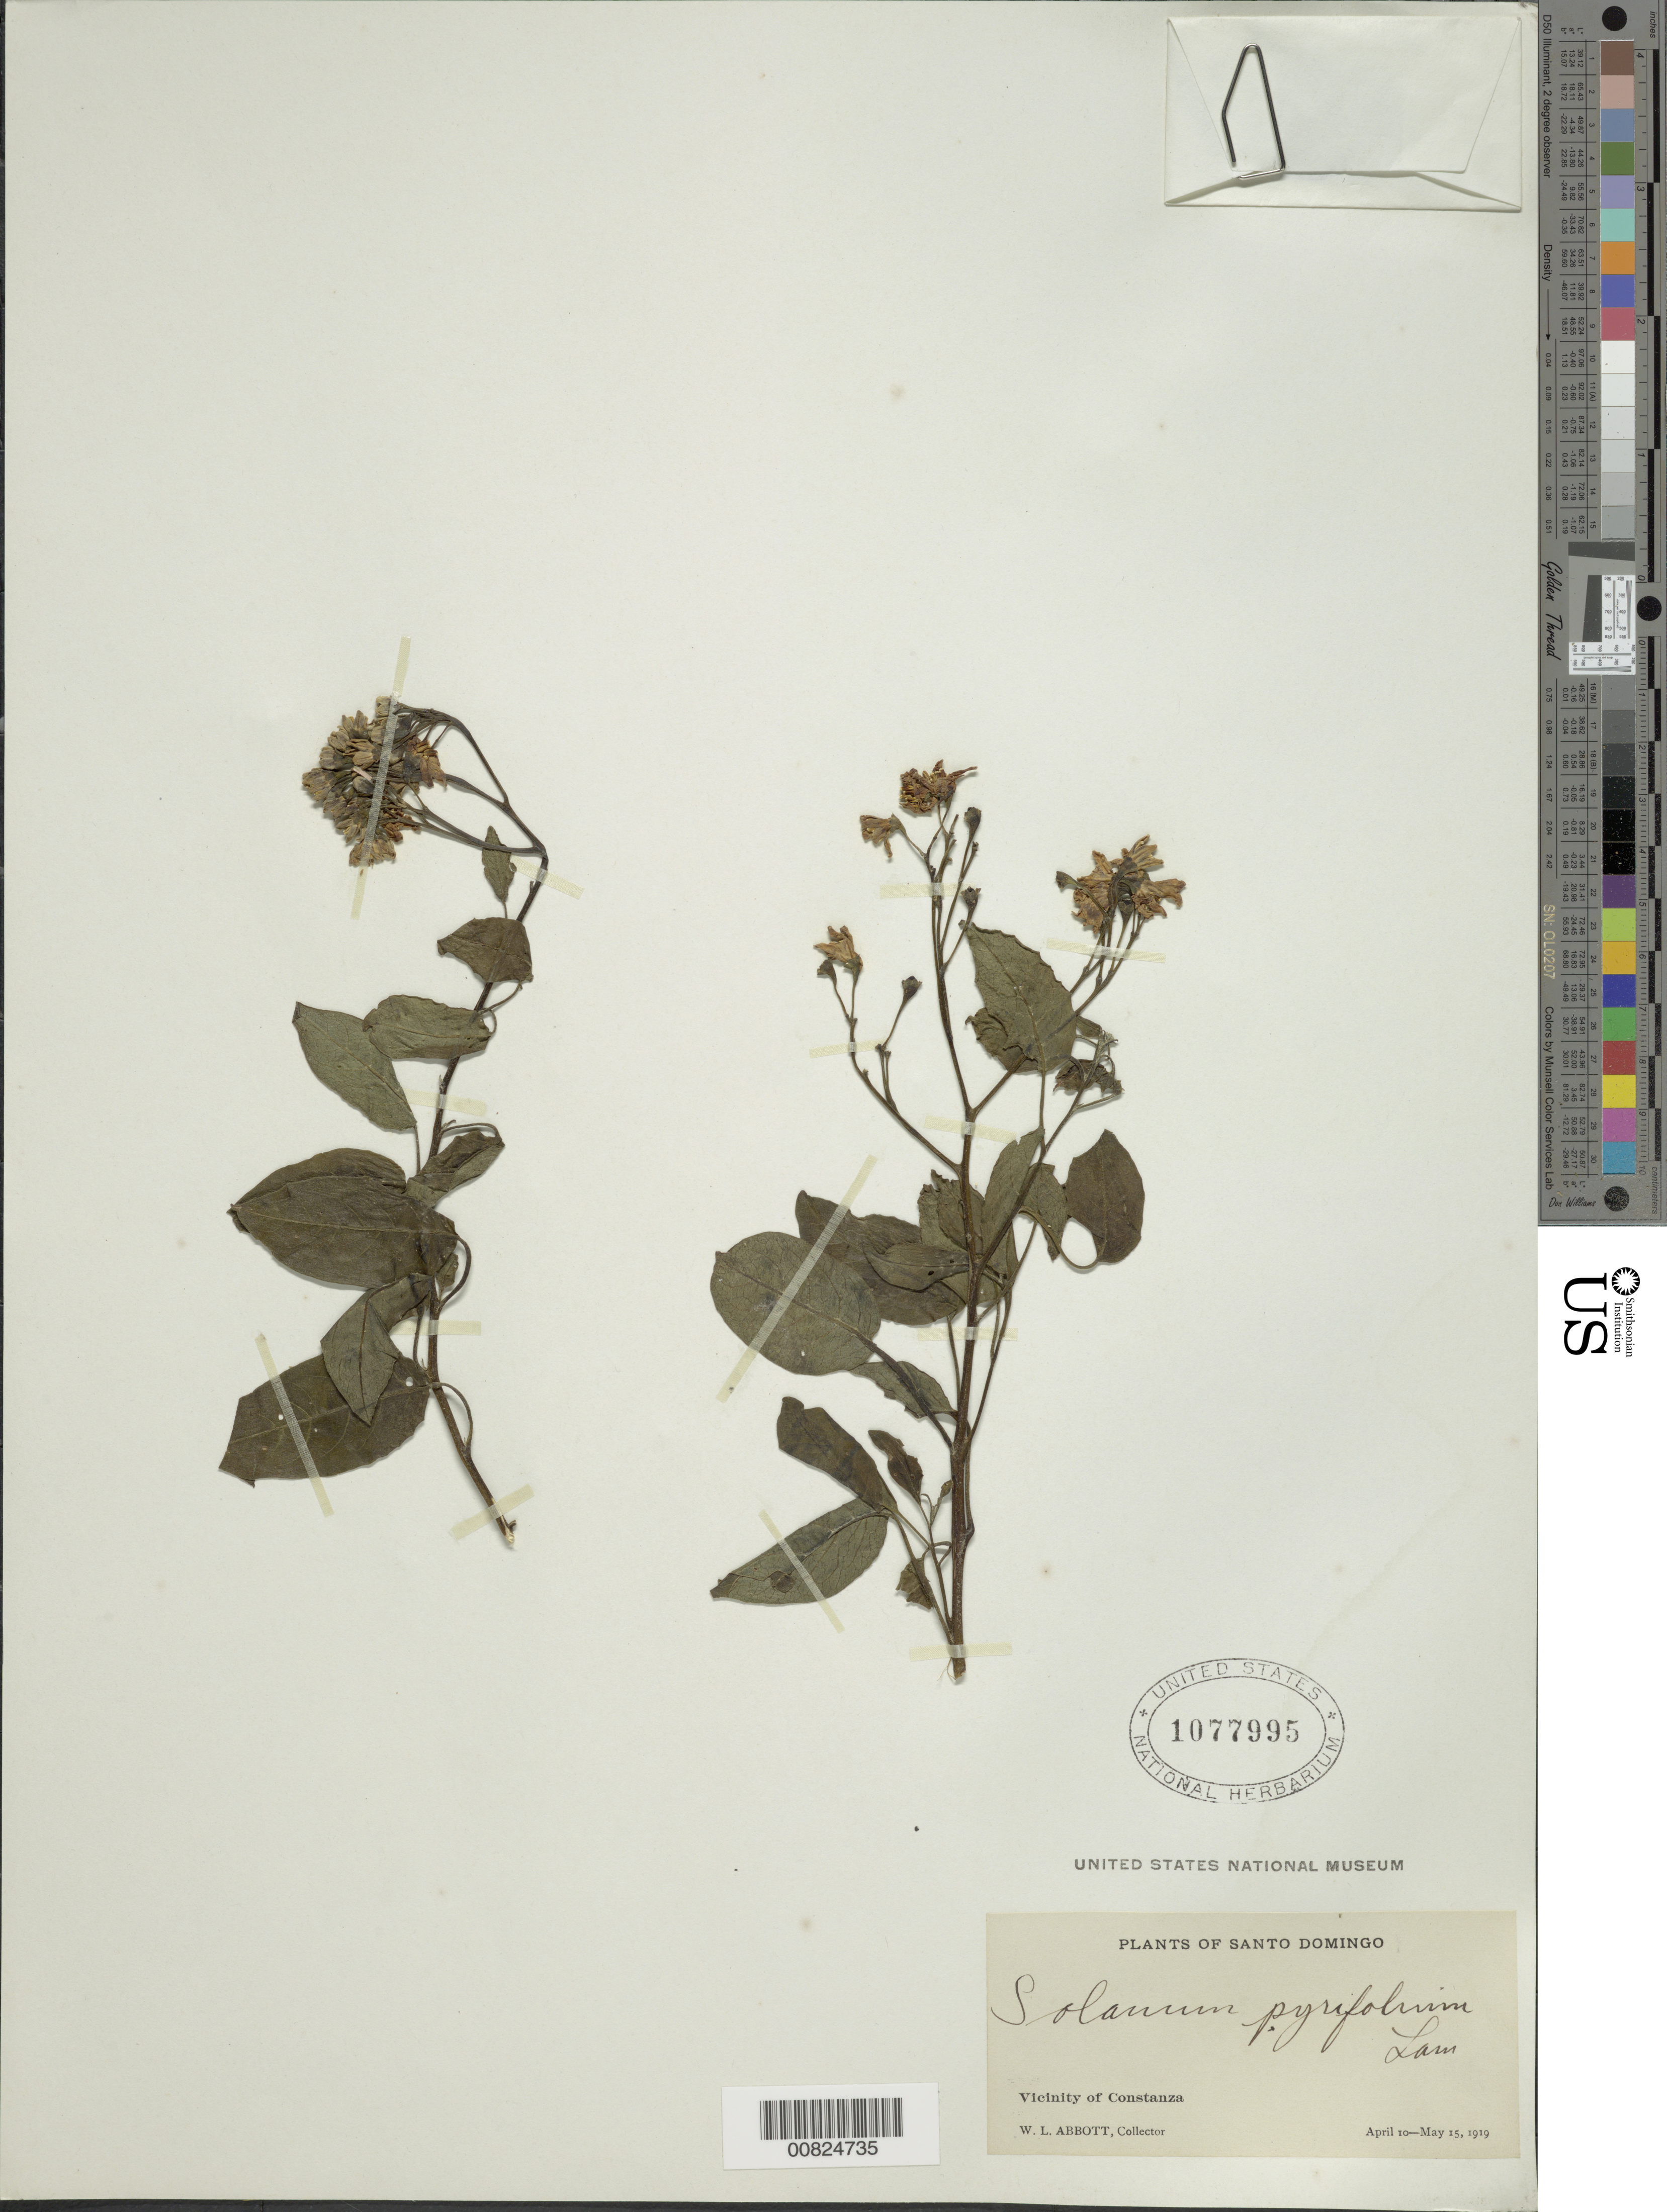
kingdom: Plantae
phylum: Tracheophyta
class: Magnoliopsida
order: Solanales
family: Solanaceae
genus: Solanum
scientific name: Solanum pyrifolium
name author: Lam.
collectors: W. L. Abbott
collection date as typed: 10 Apr 1919 to 15 May 1919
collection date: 1919-04-10/1919-05-15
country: Dominican Republic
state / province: La Vega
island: Hispaniola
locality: Vicinity of Constanza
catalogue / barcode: US 1077995